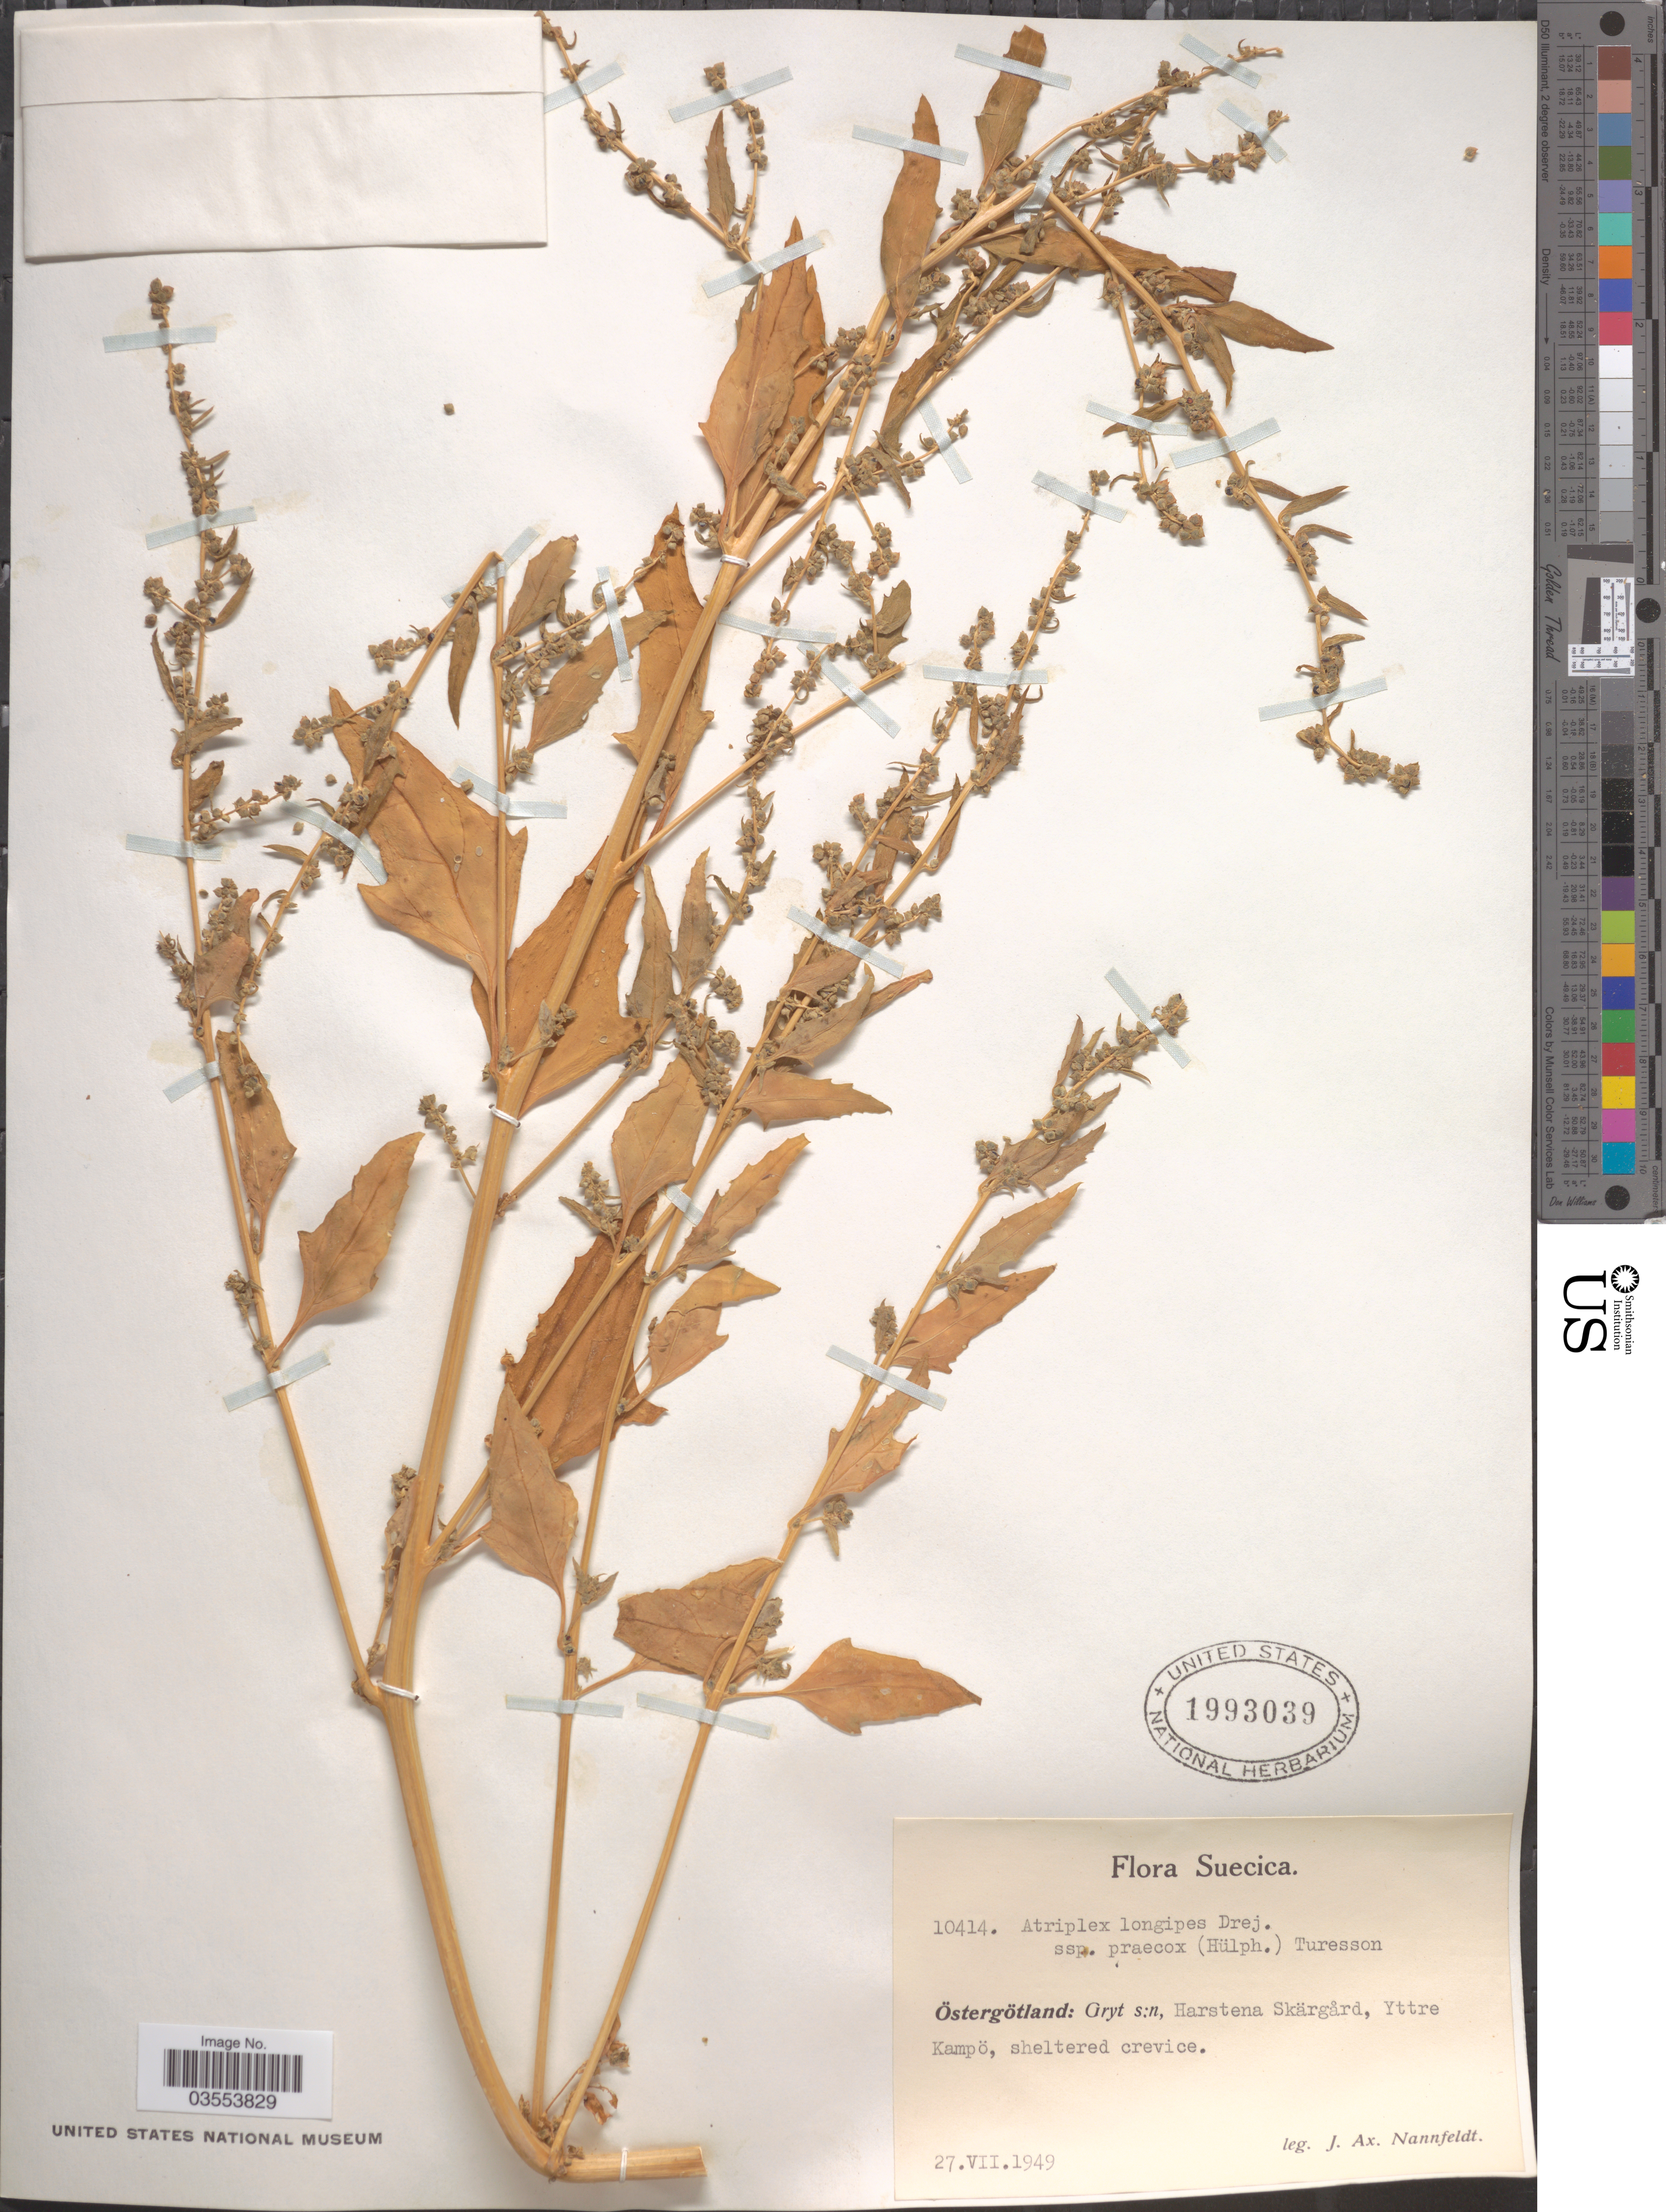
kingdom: Plantae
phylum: Tracheophyta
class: Magnoliopsida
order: Caryophyllales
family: Amaranthaceae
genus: Atriplex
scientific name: Atriplex longipes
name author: Drejer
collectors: J. Nannfeldt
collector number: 10414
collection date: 1949-07-27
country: Sweden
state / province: Östergötland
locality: Gryt s:n, Harstena Skärgård, Yttre Kampö.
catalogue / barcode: US 1993039